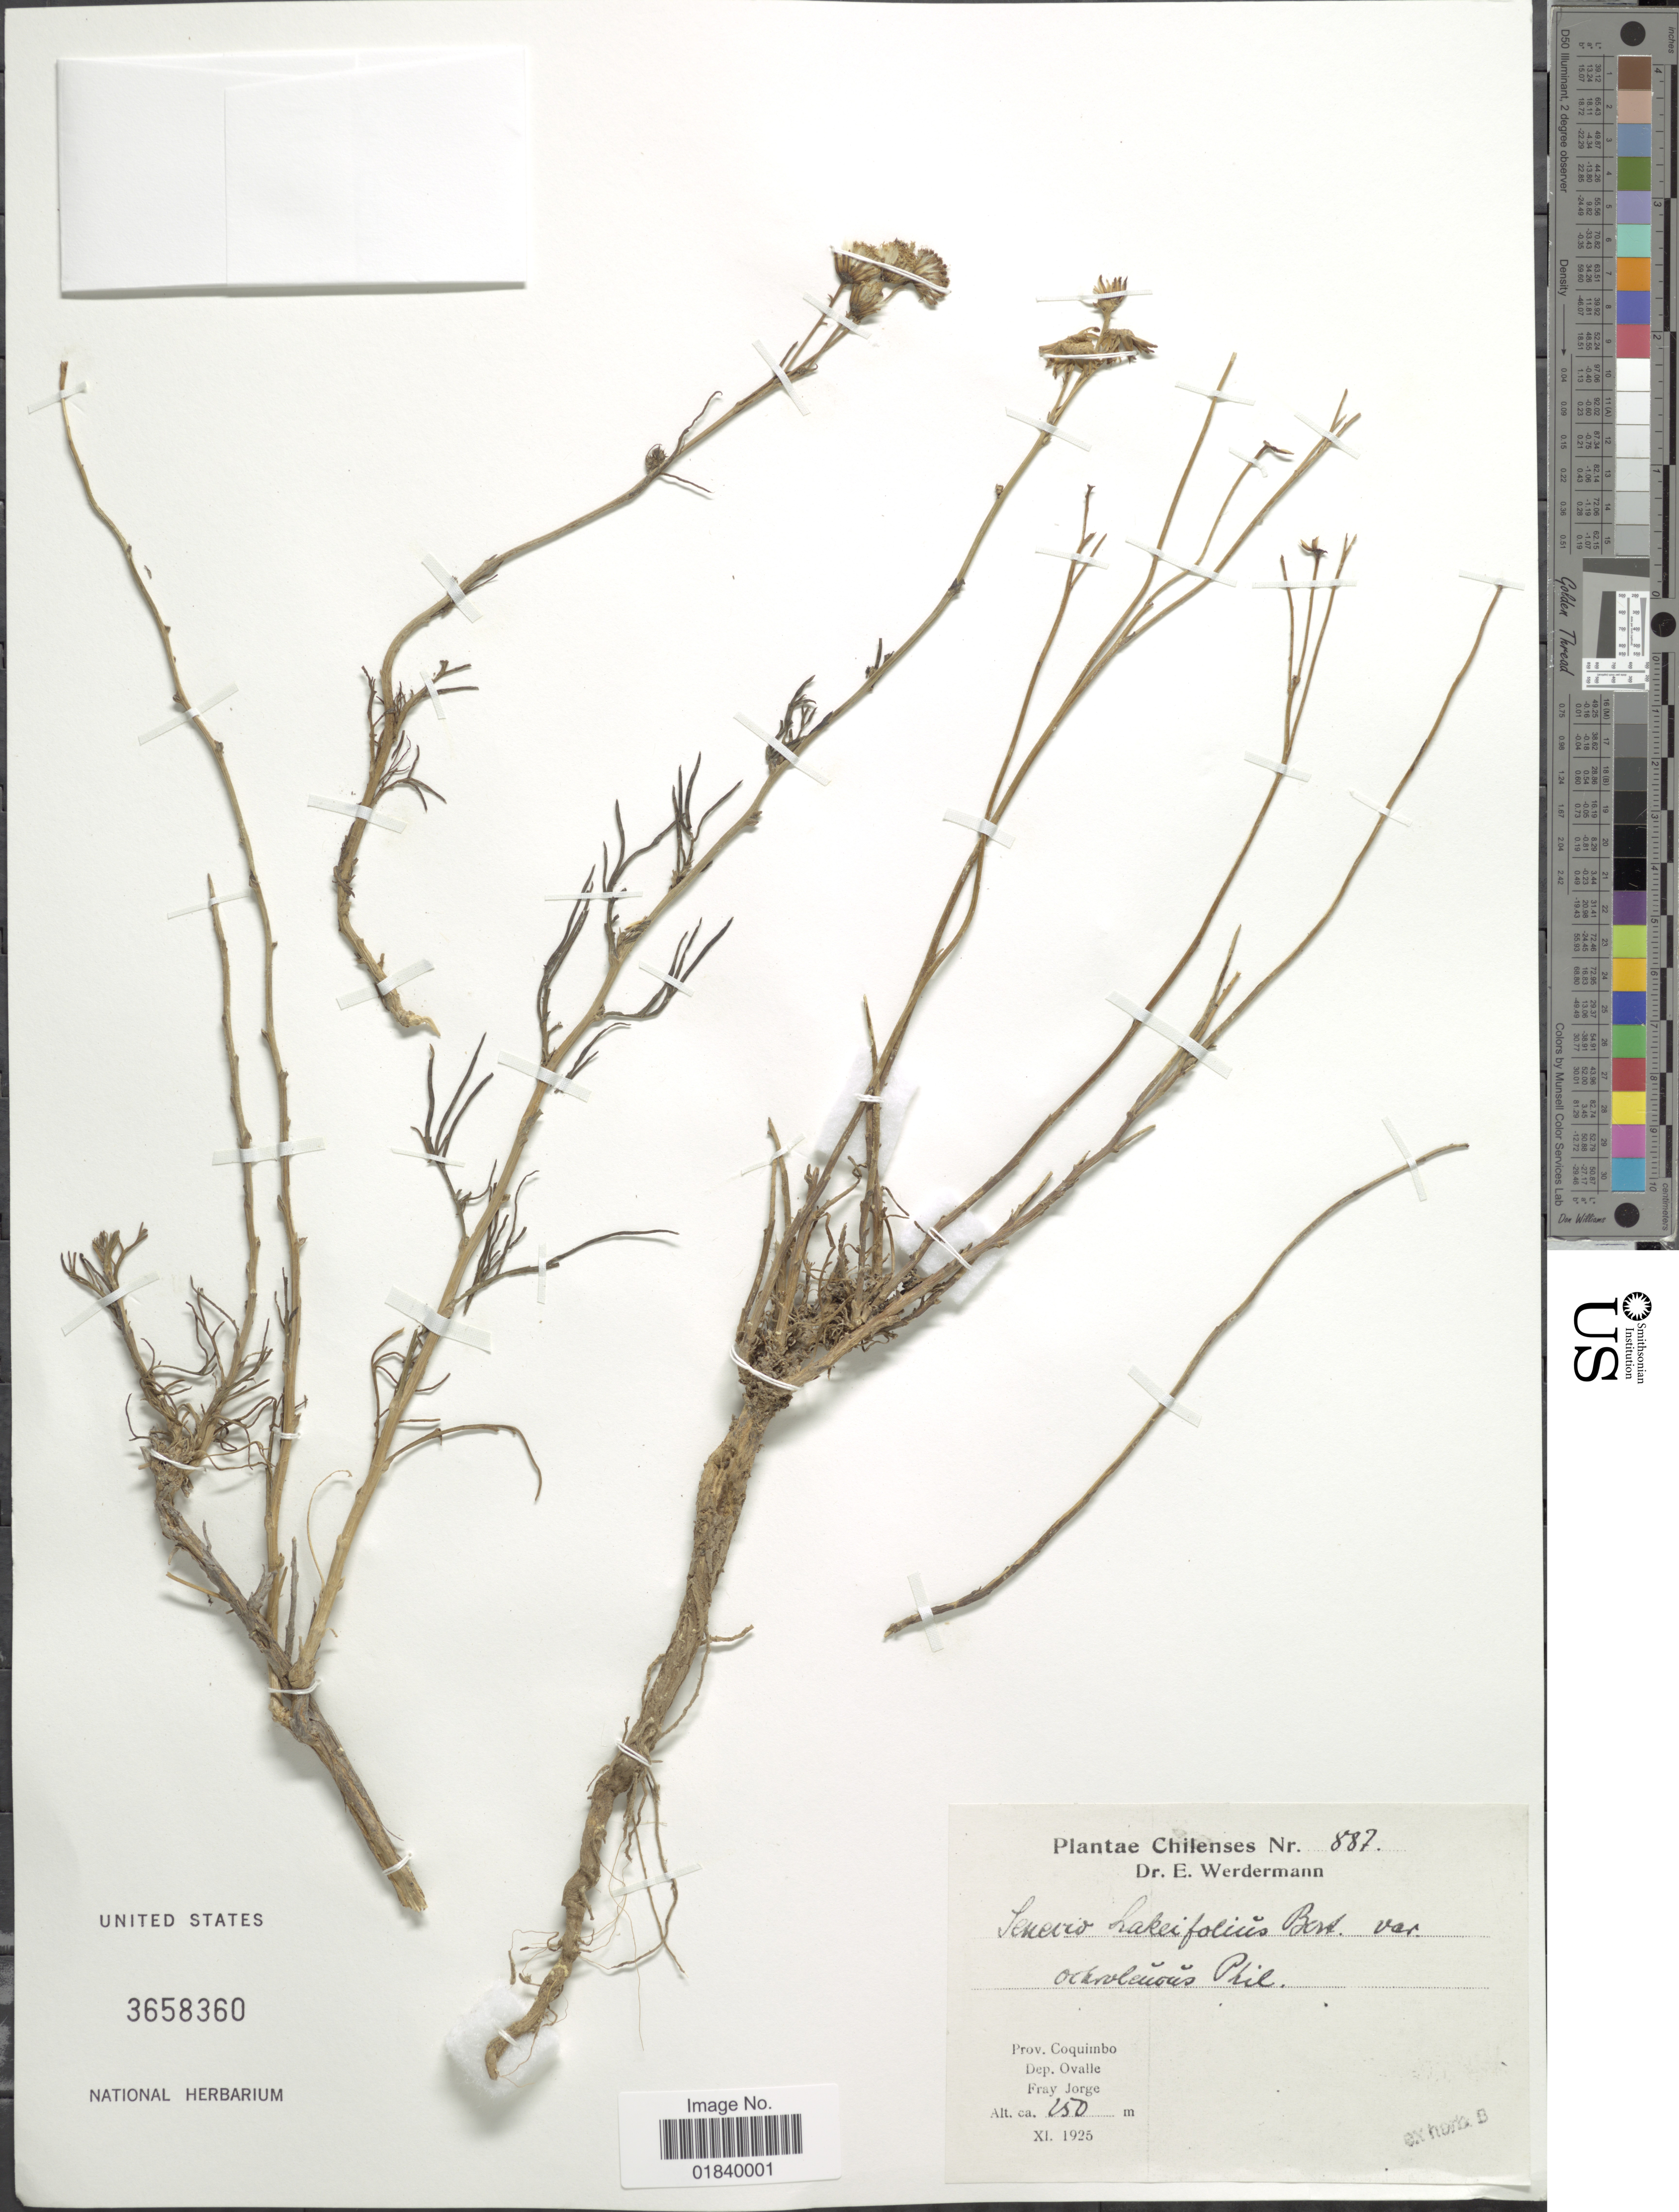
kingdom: Plantae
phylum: Tracheophyta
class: Magnoliopsida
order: Asterales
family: Asteraceae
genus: Senecio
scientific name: Senecio hakeifolius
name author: Bertero ex DC.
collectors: E. Werdermann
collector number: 887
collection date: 1925-11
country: Chile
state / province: Coquimbo (IV)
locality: Prov. Coquimbo, Dep. Ovalle, Fray Jorge.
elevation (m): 250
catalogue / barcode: US 3658360